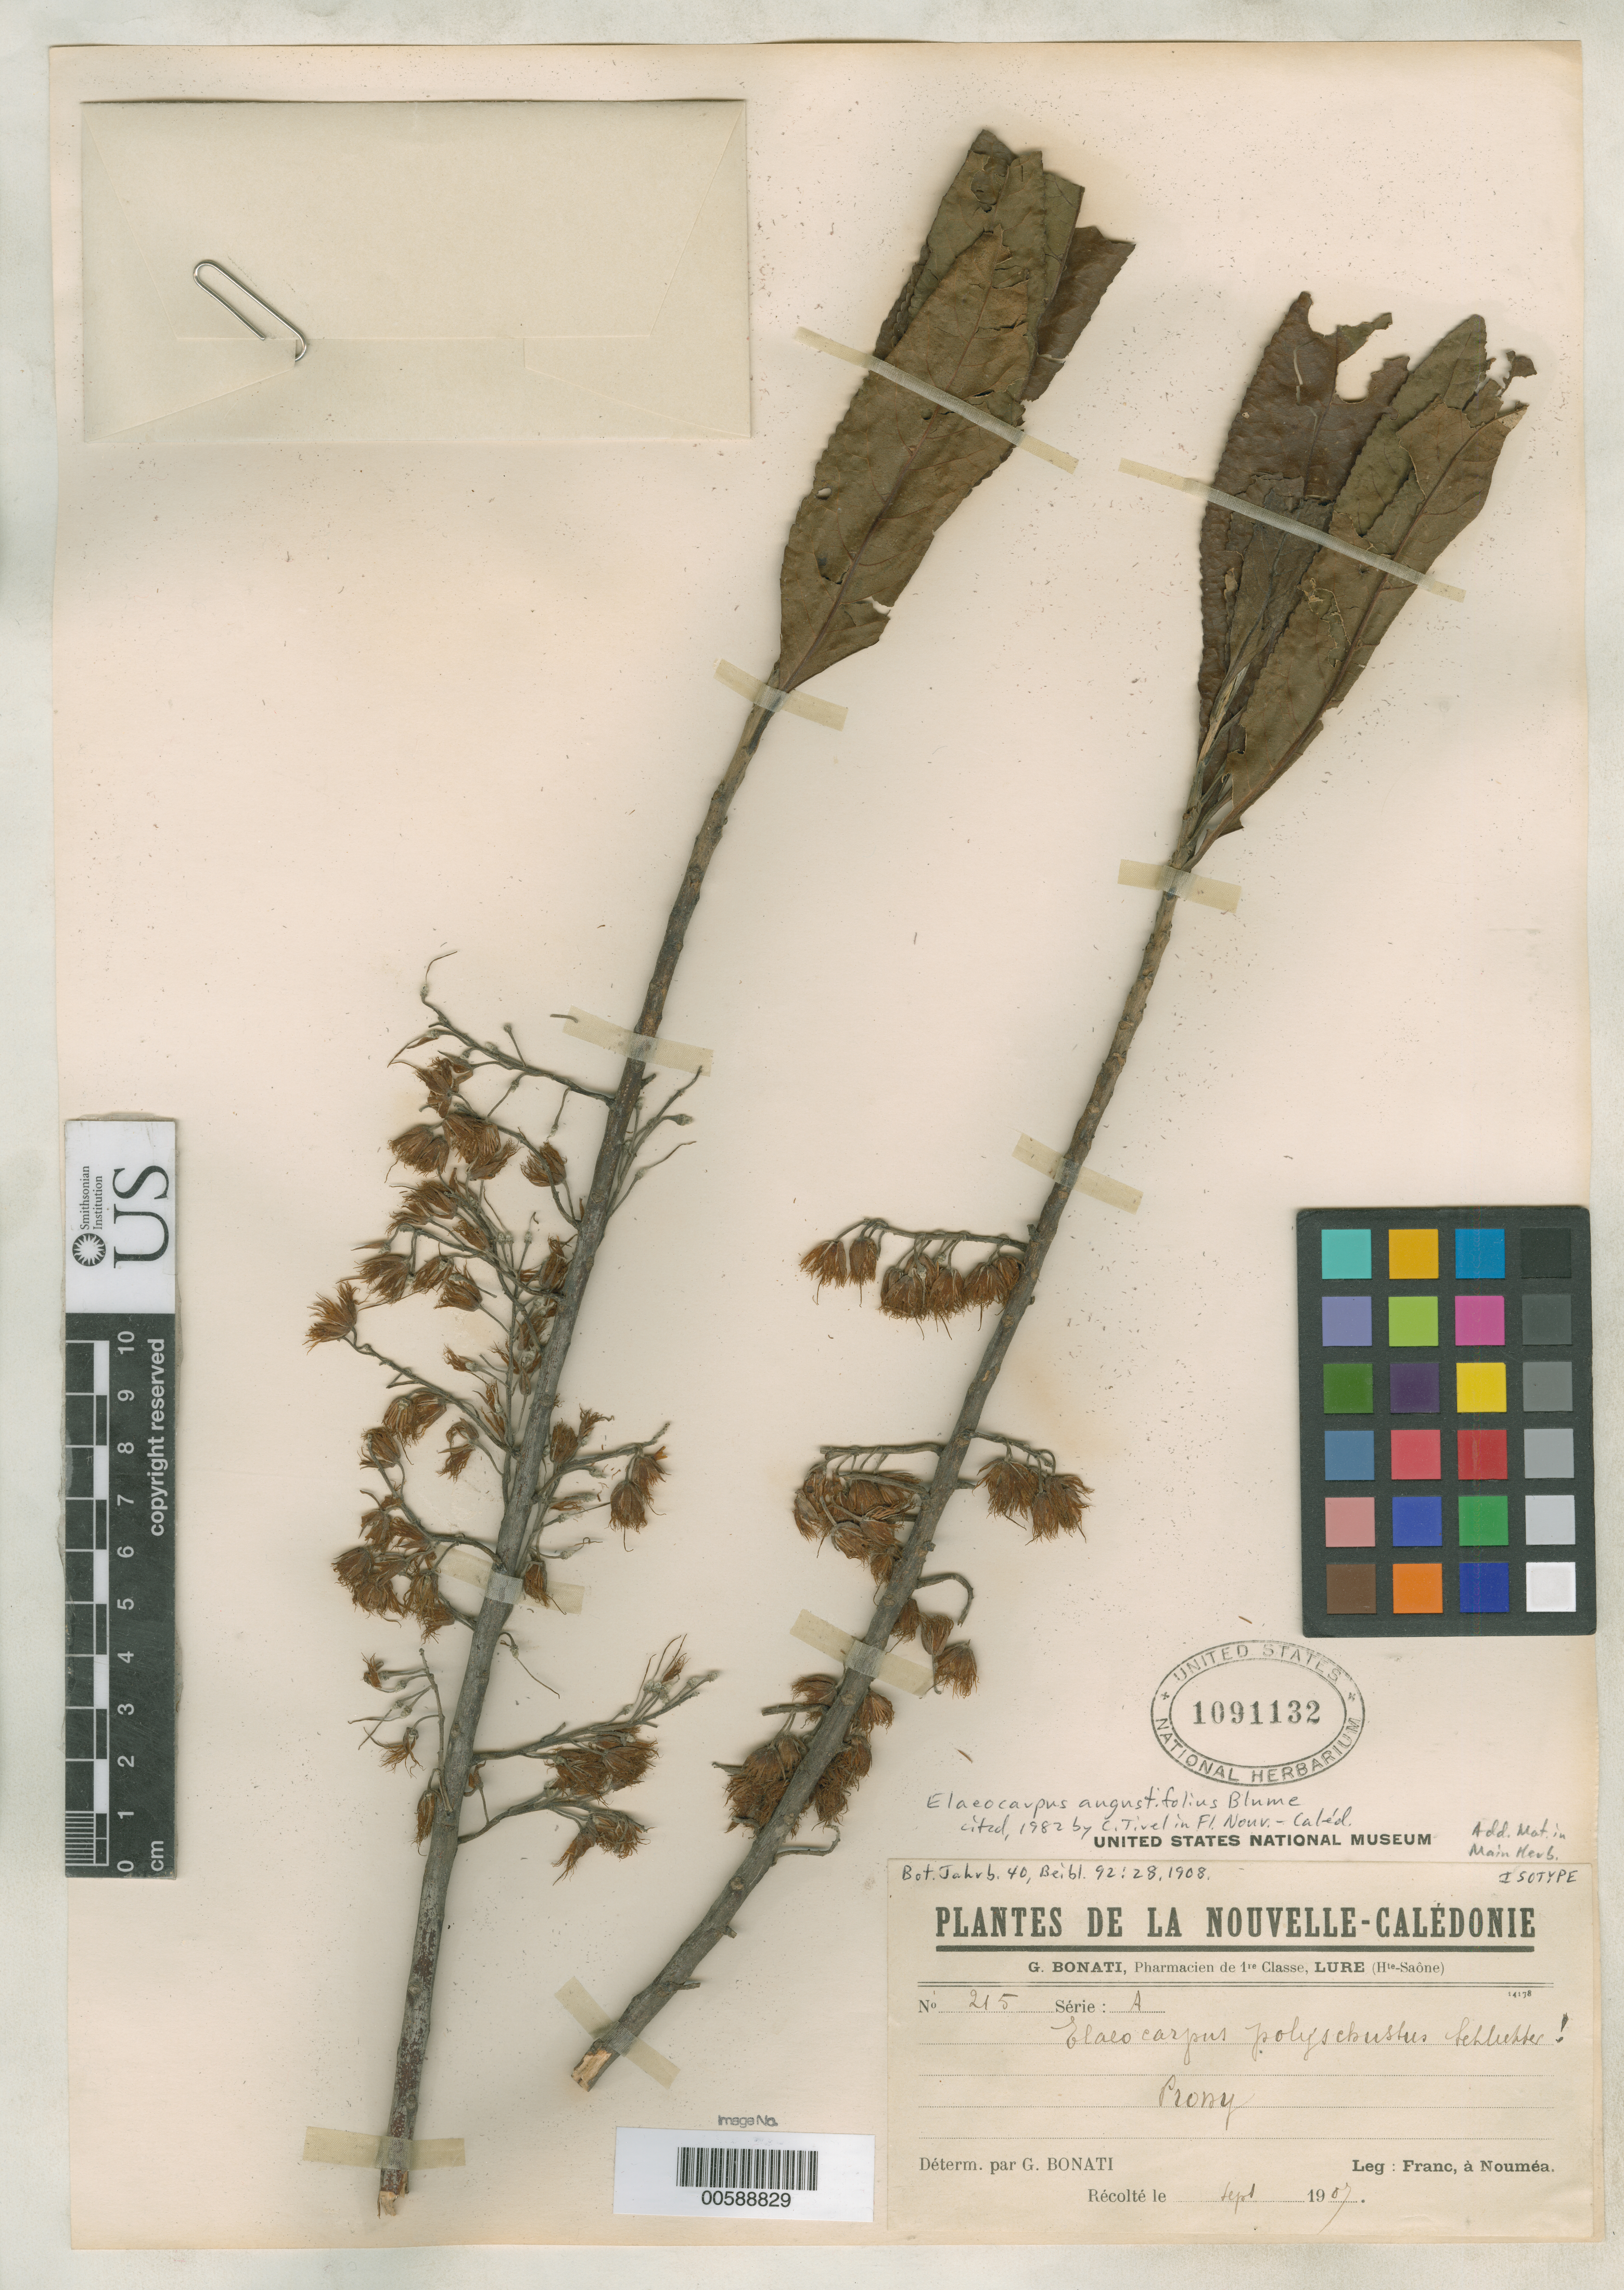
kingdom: Plantae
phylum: Tracheophyta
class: Magnoliopsida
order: Oxalidales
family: Elaeocarpaceae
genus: Elaeocarpus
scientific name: Elaeocarpus polyschistus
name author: Schltr.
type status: Isotype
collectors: I. Franc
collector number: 215a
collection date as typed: Sep 1907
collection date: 1907-09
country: New Caledonia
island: New Caledonia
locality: Prony.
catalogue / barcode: US 1091132